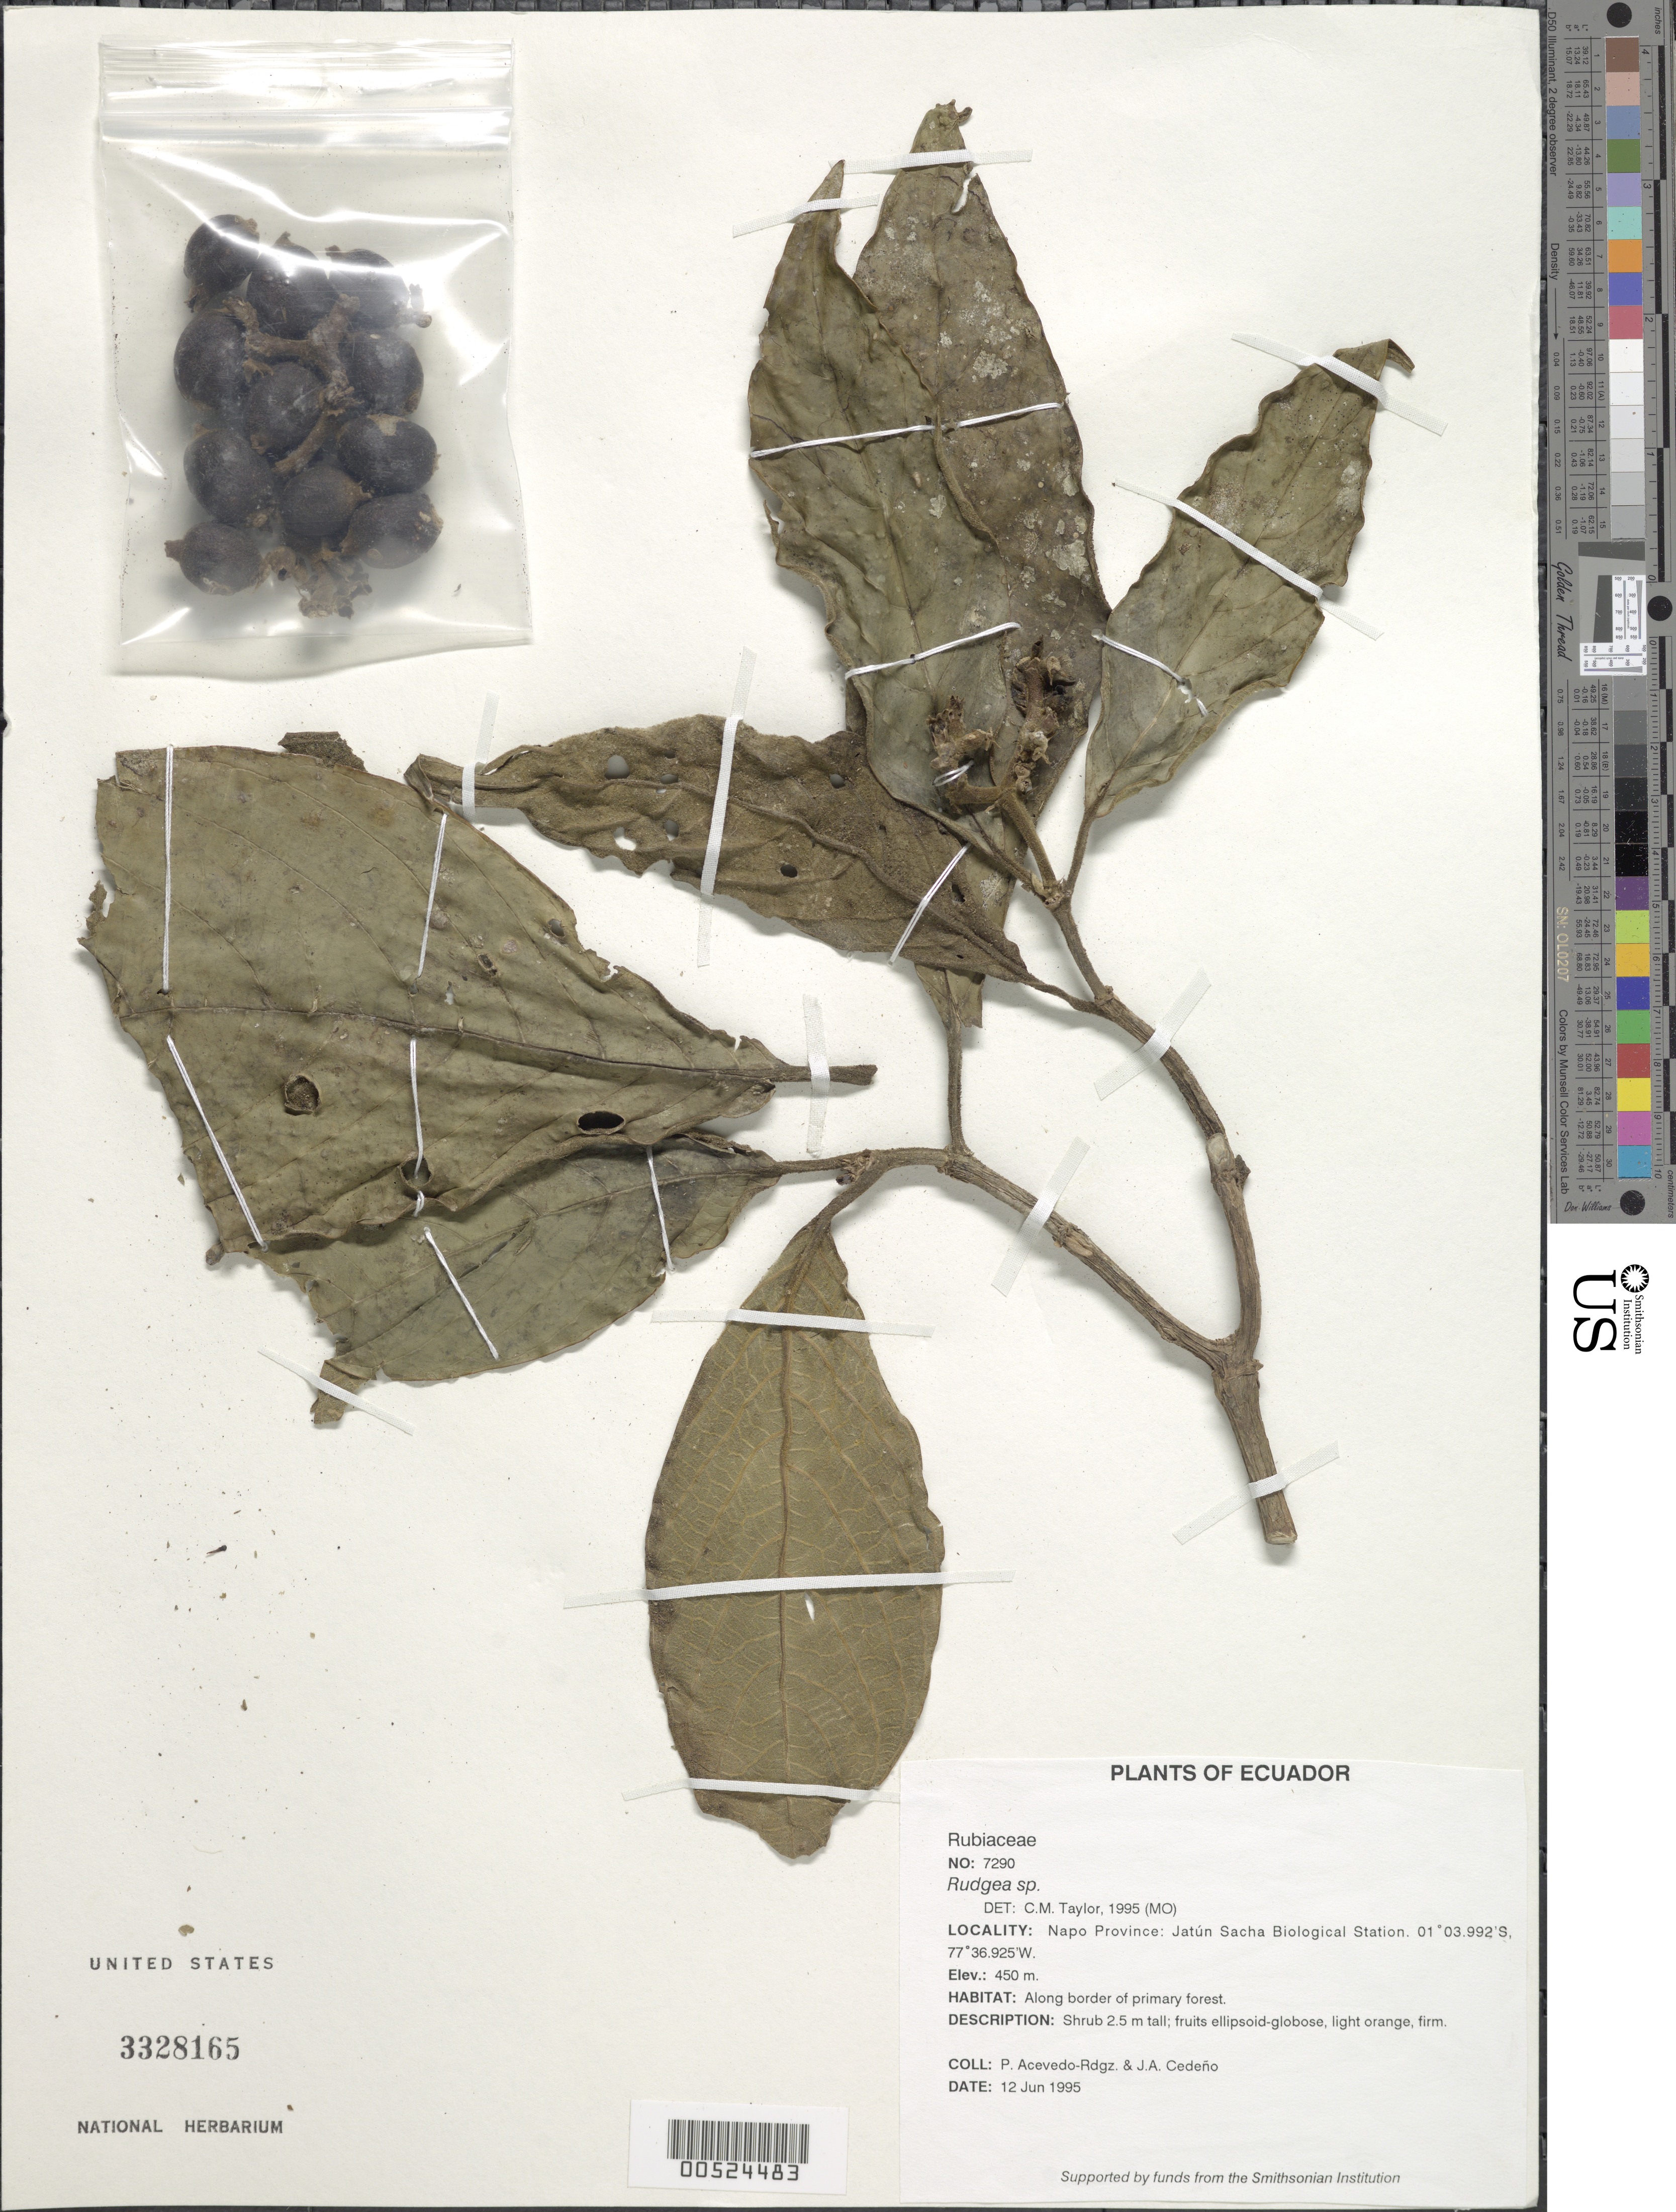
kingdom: Plantae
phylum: Tracheophyta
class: Magnoliopsida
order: Gentianales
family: Rubiaceae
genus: Rudgea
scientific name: Rudgea viburnoides subsp. megalocarpa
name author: Zappi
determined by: Zappi, Daniela C.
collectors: P. Acevedo-Rodr. & J. A. Cedeño M.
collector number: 7290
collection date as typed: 12 Jun 1995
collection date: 1995-06-12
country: Ecuador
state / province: Napo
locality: Napo Province: Jatún Sacha Biological Station.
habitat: Along border of primary forest.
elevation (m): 450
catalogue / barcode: US 3328165